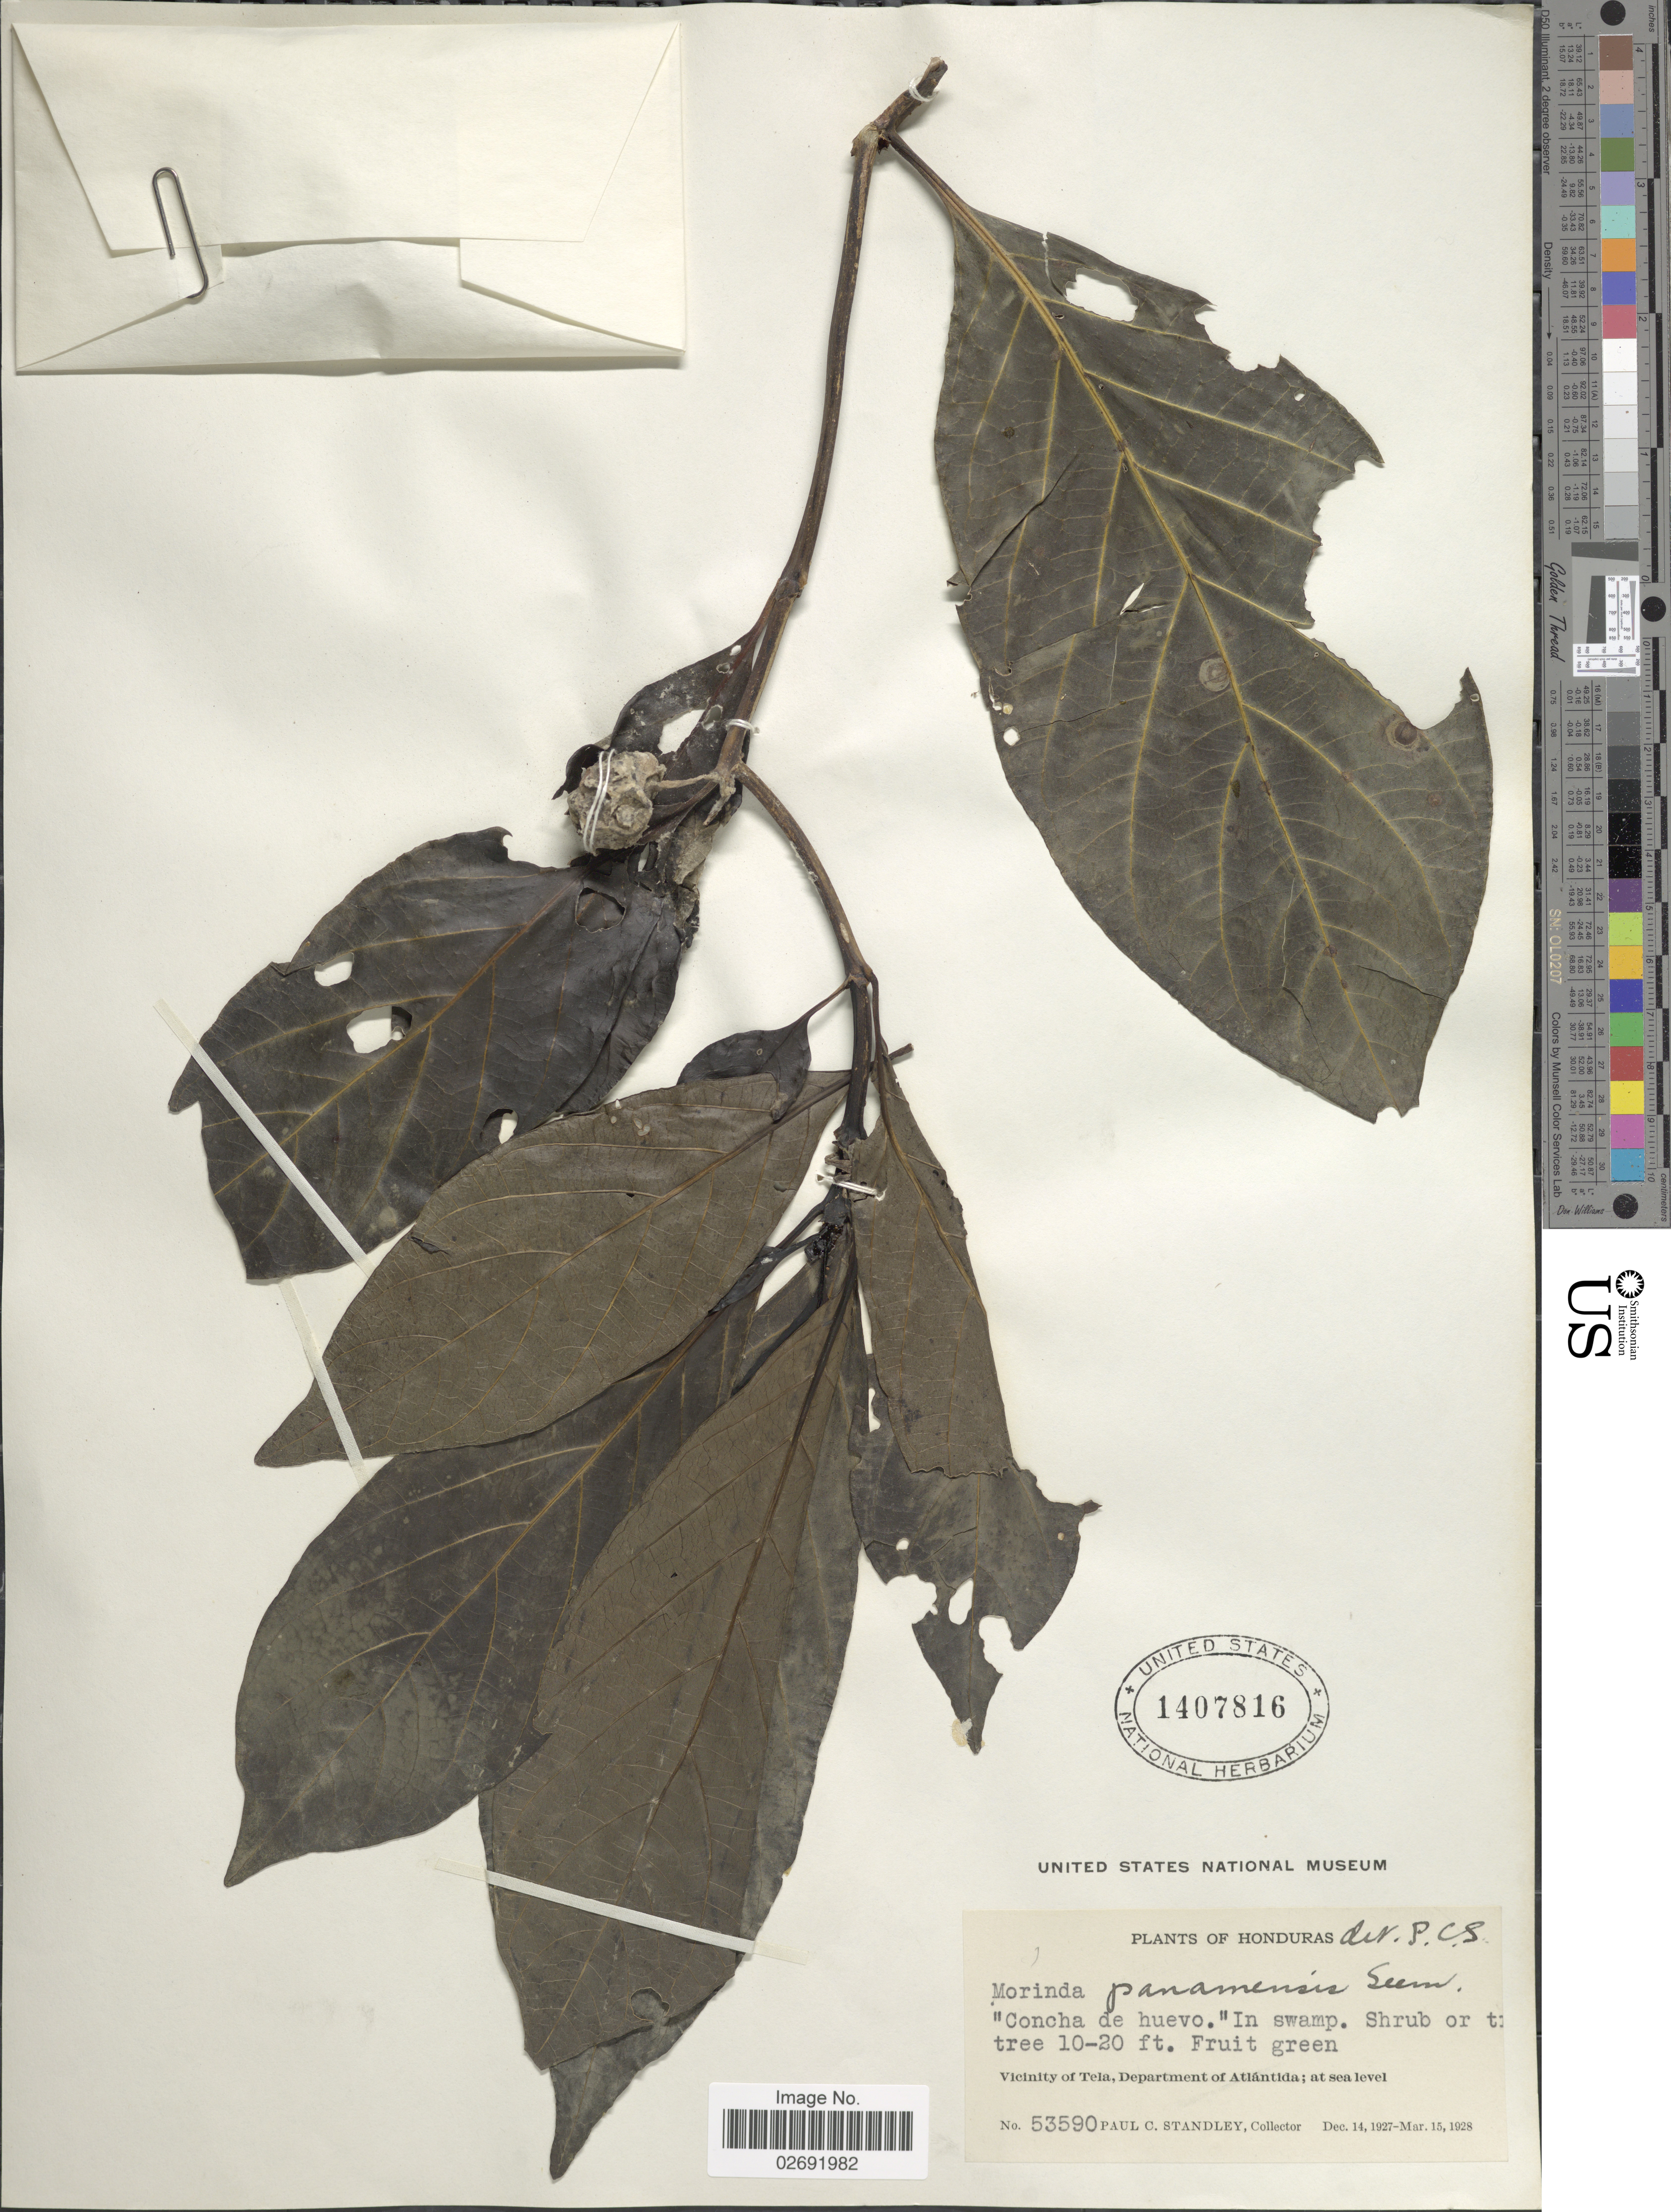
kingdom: Plantae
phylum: Tracheophyta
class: Magnoliopsida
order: Gentianales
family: Rubiaceae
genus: Morinda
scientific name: Morinda panamensis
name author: Seem.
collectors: P. C. Standley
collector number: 53590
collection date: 1927-12-14/1928-03-15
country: Honduras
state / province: Atlántida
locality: Vicinity of Tela, Department of Atlántida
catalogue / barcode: US 1407816